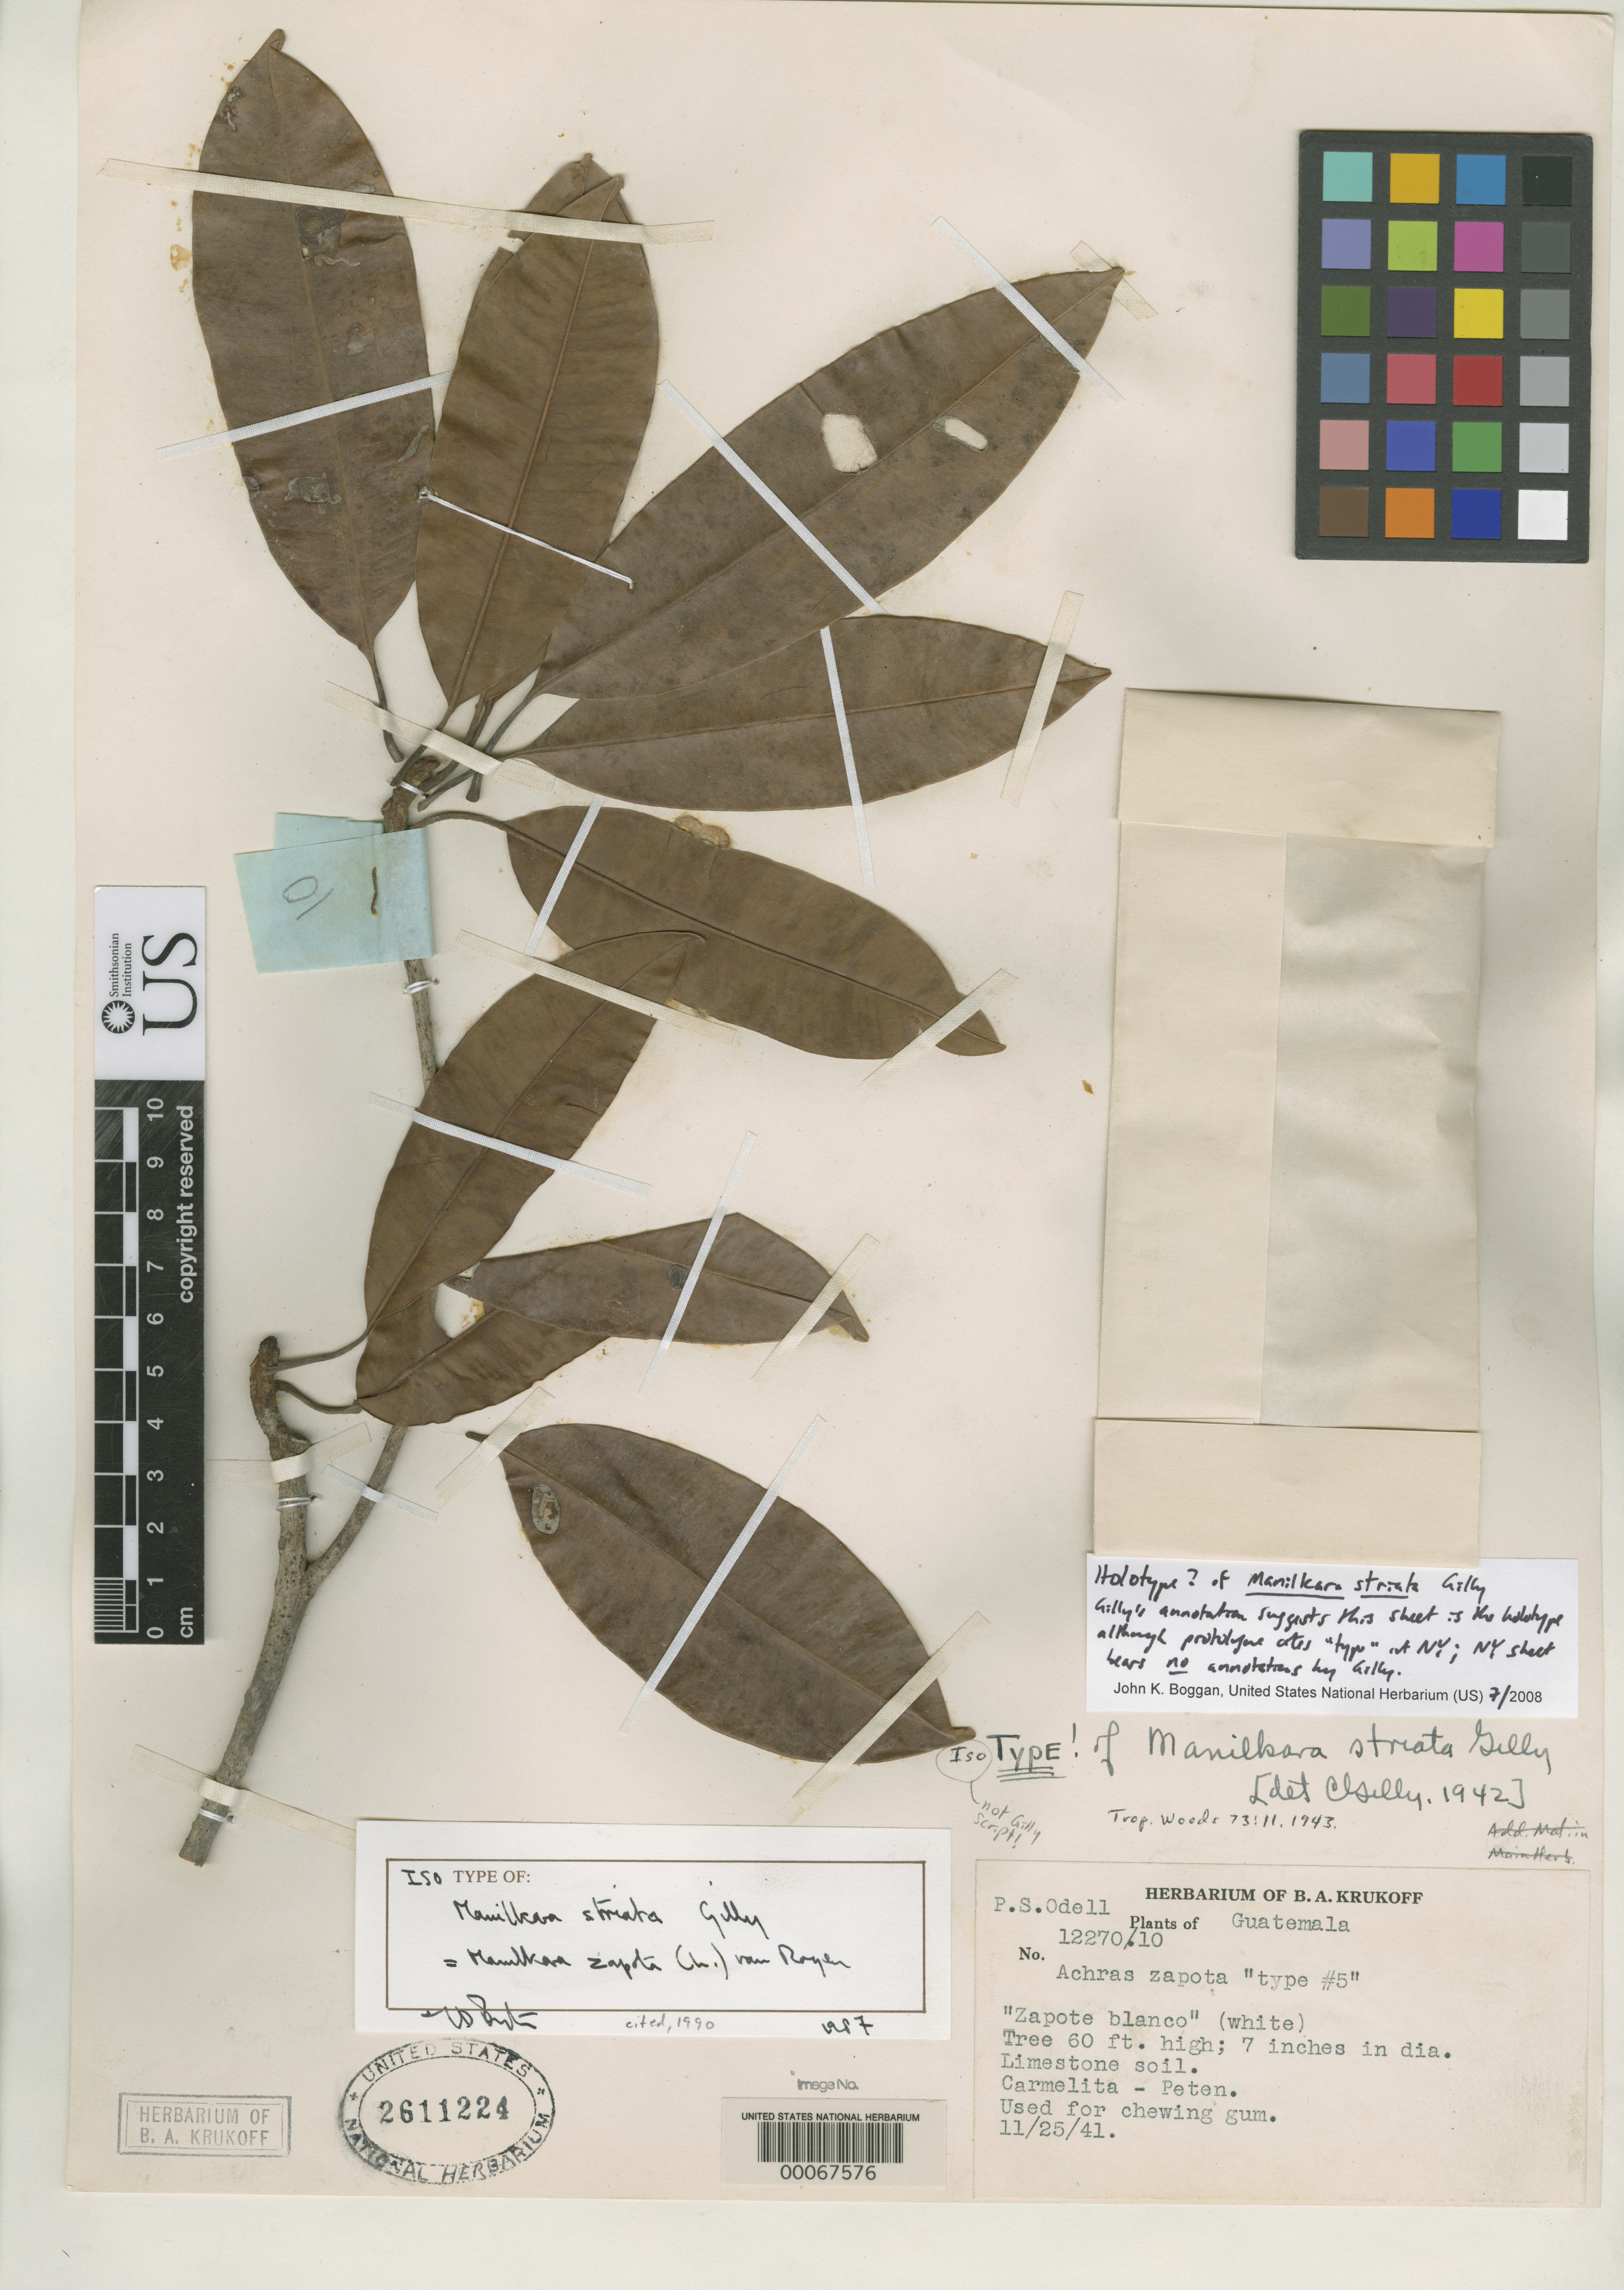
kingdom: Plantae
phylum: Tracheophyta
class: Magnoliopsida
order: Ericales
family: Sapotaceae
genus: Manilkara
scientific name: Manilkara striata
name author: Gilly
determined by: Gilly, C. L.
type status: Possible Holotype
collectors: P. Odell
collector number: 12270/10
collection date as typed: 25 Nov 1941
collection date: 1941-11-25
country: Guatemala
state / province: El Petén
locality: Carmelita.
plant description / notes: Annotated (1987) and cited (1990) by Pennington as "isotype" but Gilly's own annotation as "Type!" (altered by addition of "iso" at a later date) suggests this sheet is the holotype although the protologue cites "type" at NY. Another sheet remaining at NY bears no annotations by Gilly.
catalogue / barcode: US 2611224